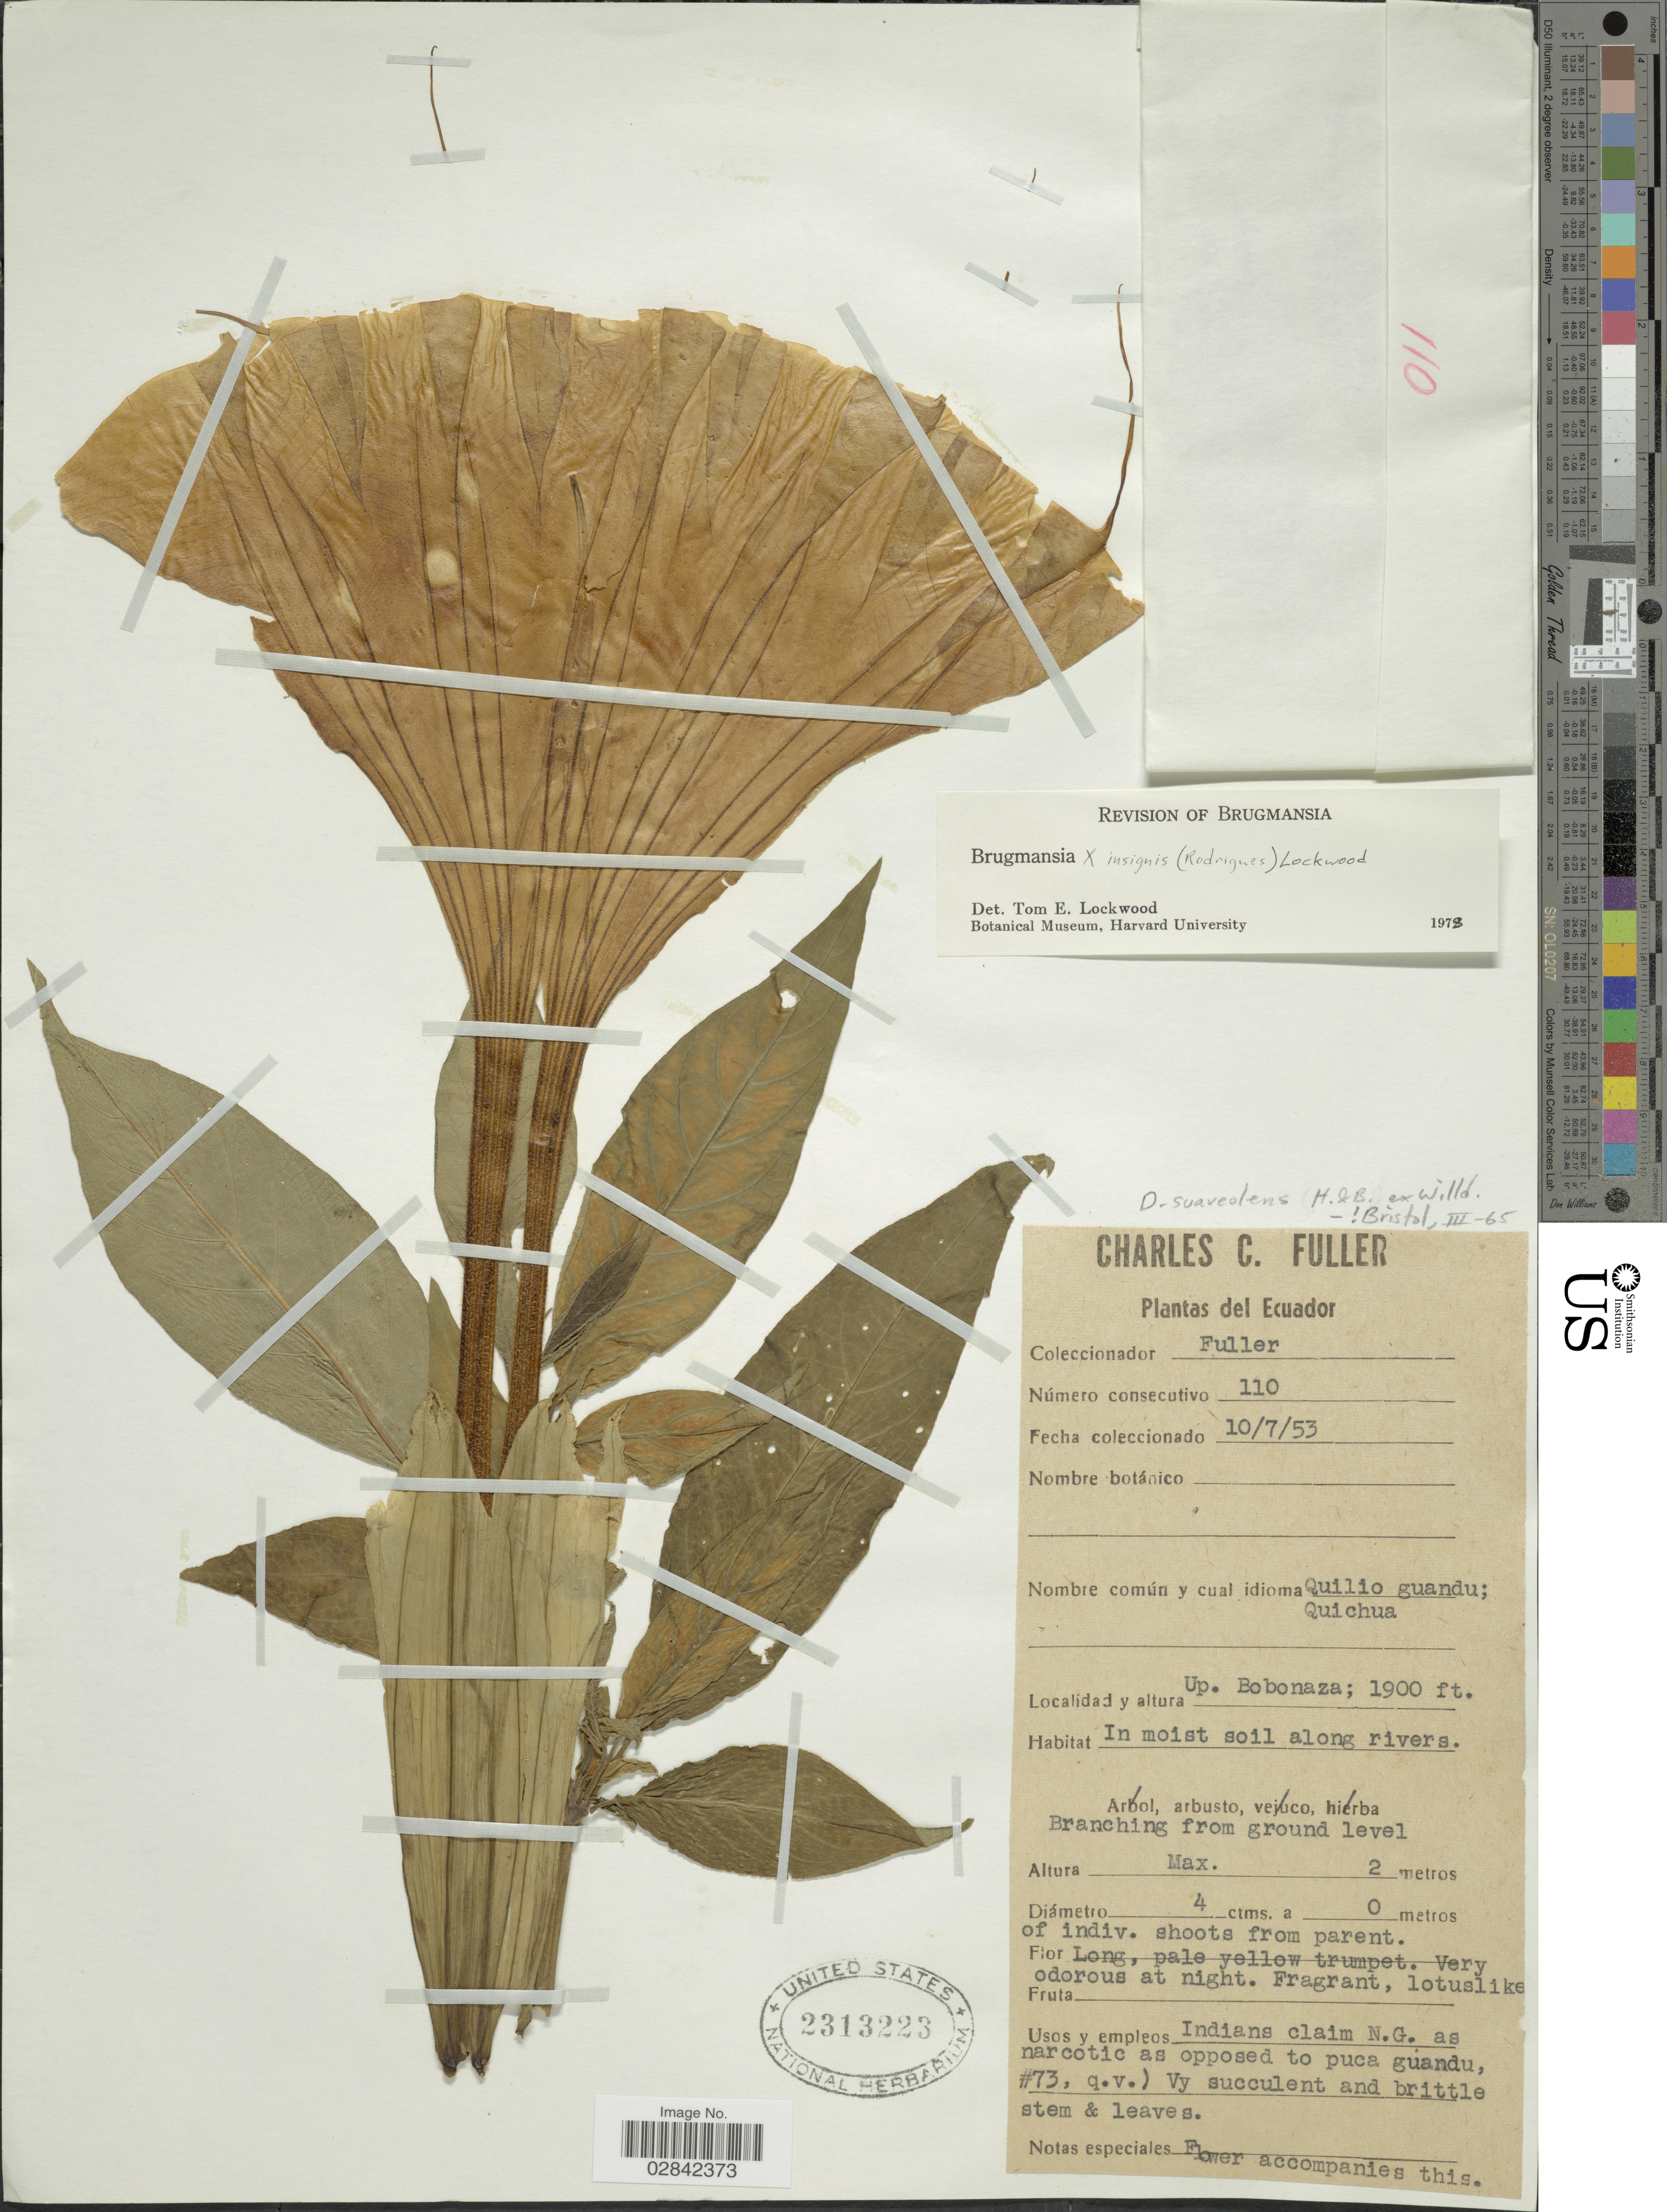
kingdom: Plantae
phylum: Tracheophyta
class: Magnoliopsida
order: Solanales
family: Solanaceae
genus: Brugmansia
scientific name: Brugmansia x insignis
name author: (Barb. Rodr.) Lockwood ex R.E. Schult.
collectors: C. Fuller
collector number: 110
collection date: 1953-07-10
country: Ecuador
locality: Up. Bobonaza.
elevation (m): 579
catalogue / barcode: US 2313223